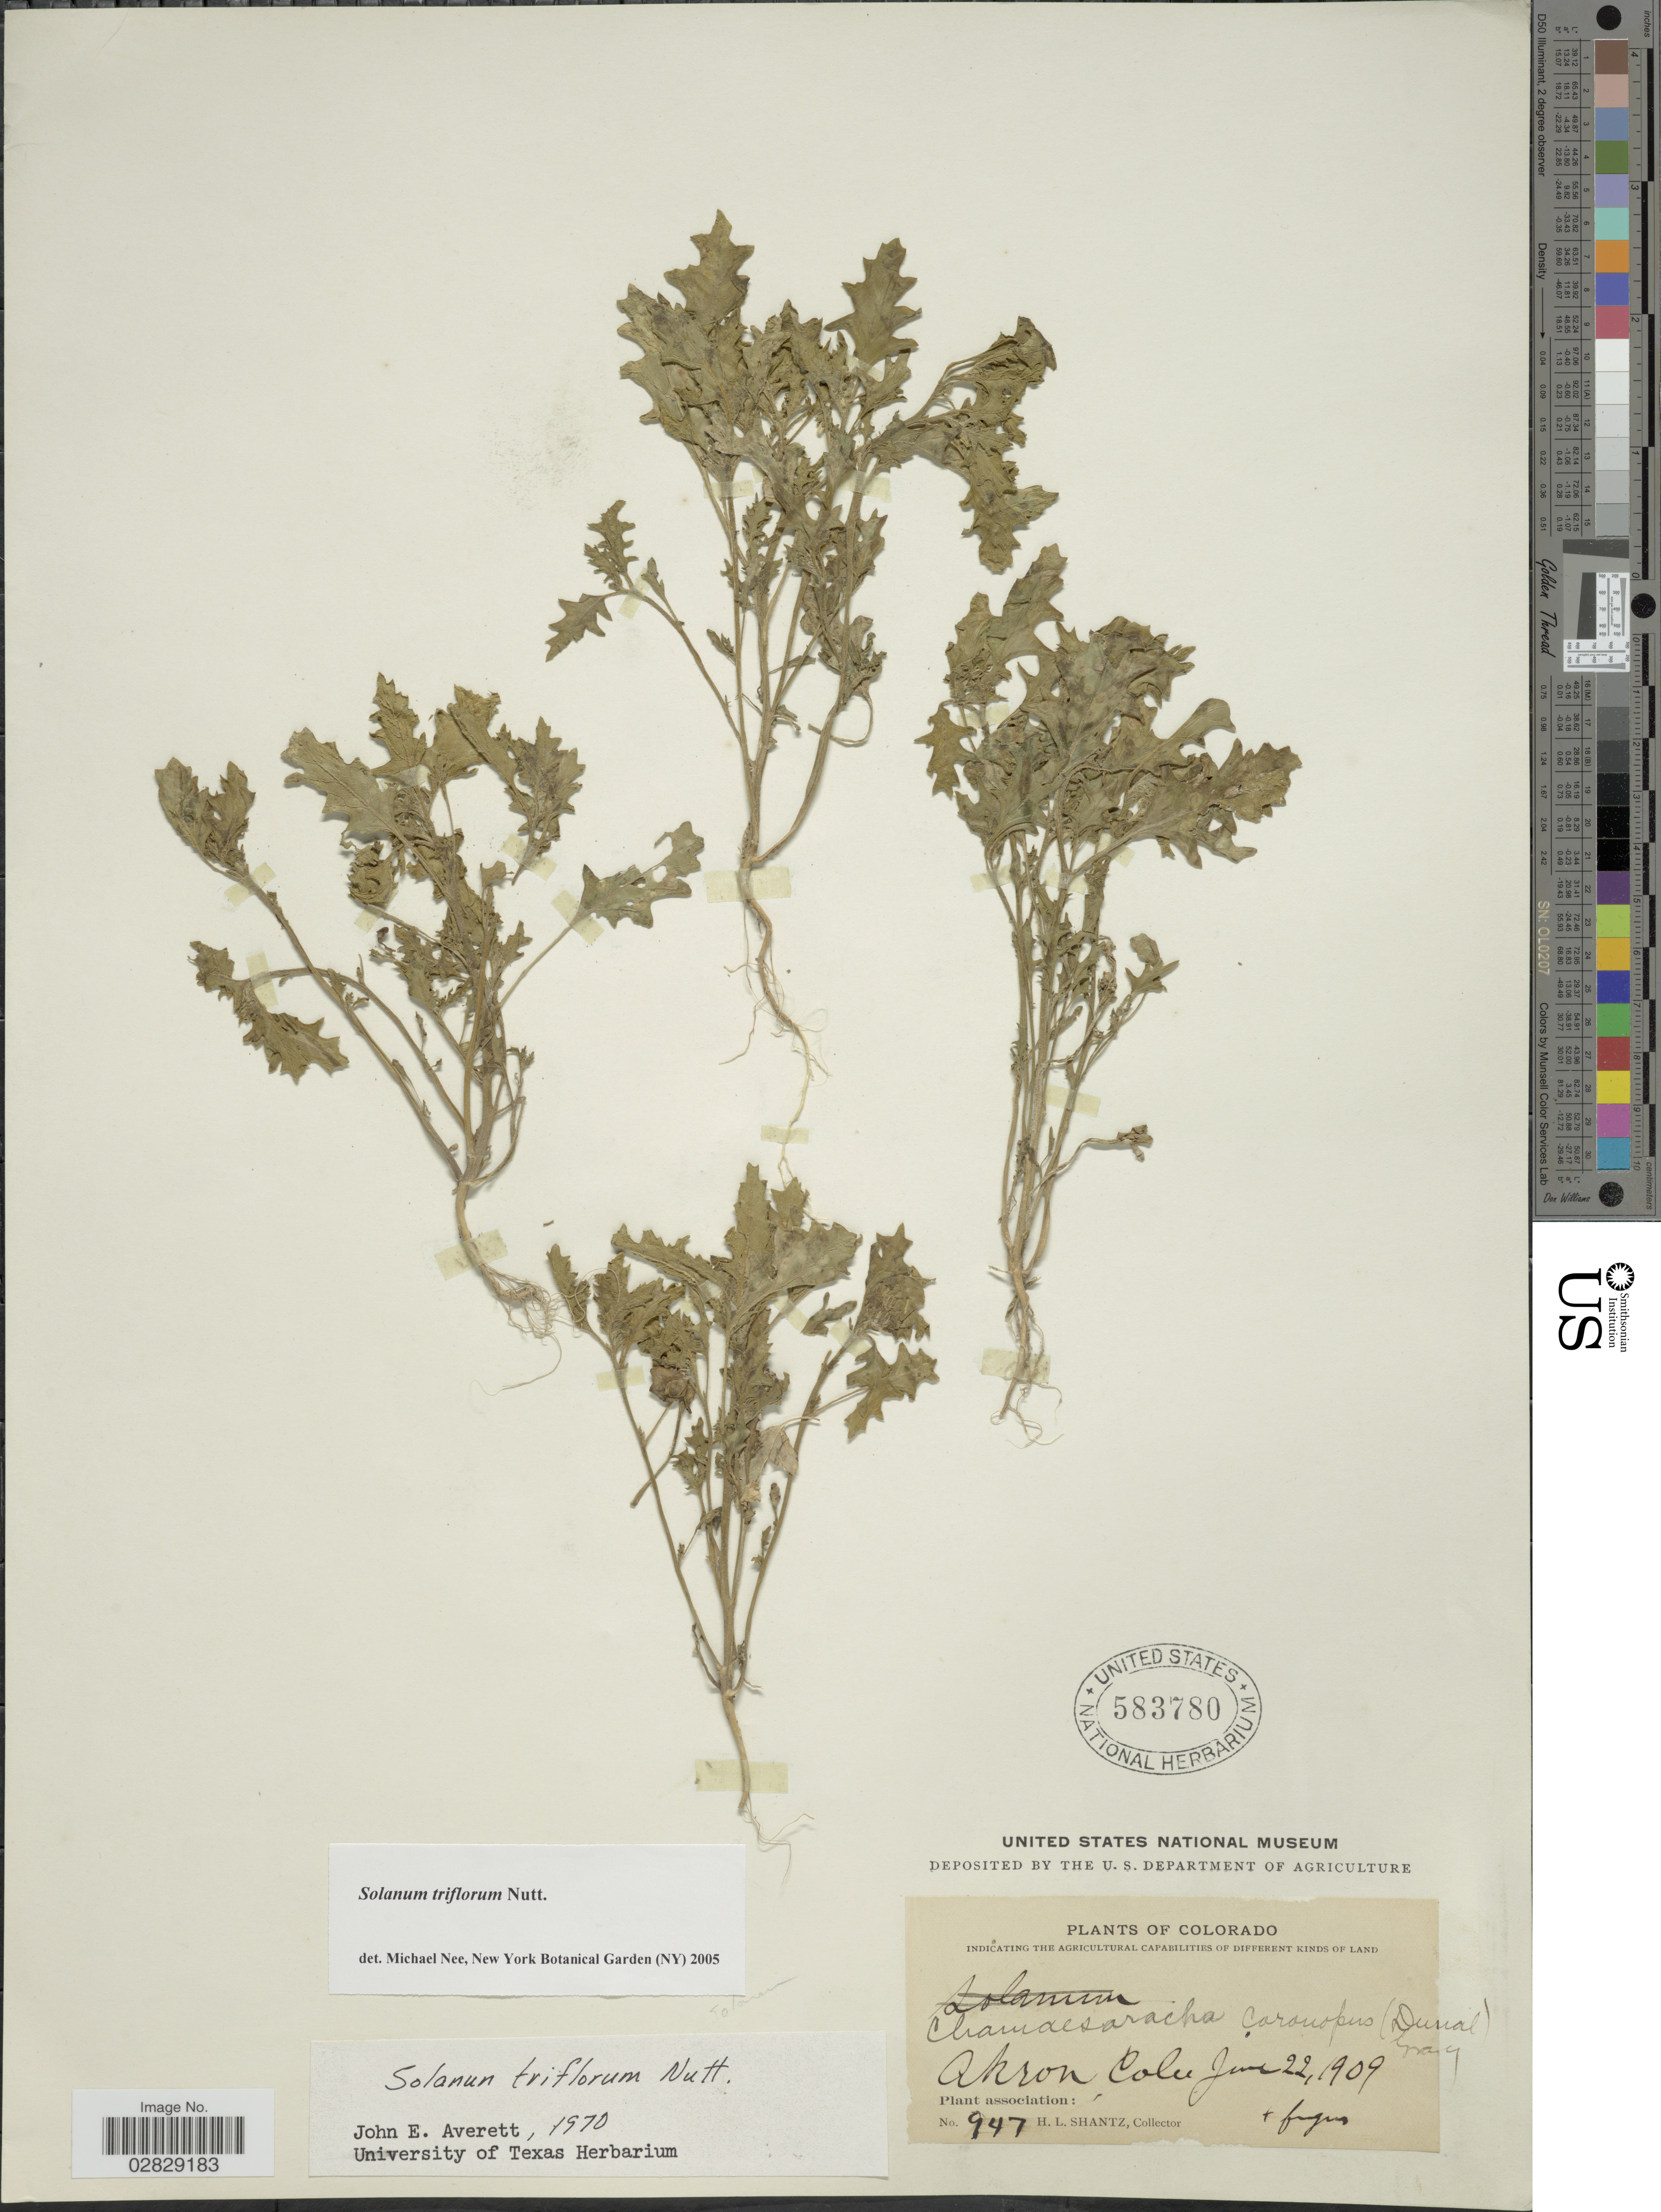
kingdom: Plantae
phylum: Tracheophyta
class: Magnoliopsida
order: Solanales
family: Solanaceae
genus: Solanum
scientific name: Solanum triflorum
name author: Nutt.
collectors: H. Shantz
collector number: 947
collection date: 1909-06-22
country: United States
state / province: Colorado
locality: Akron Colo.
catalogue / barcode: US 583780